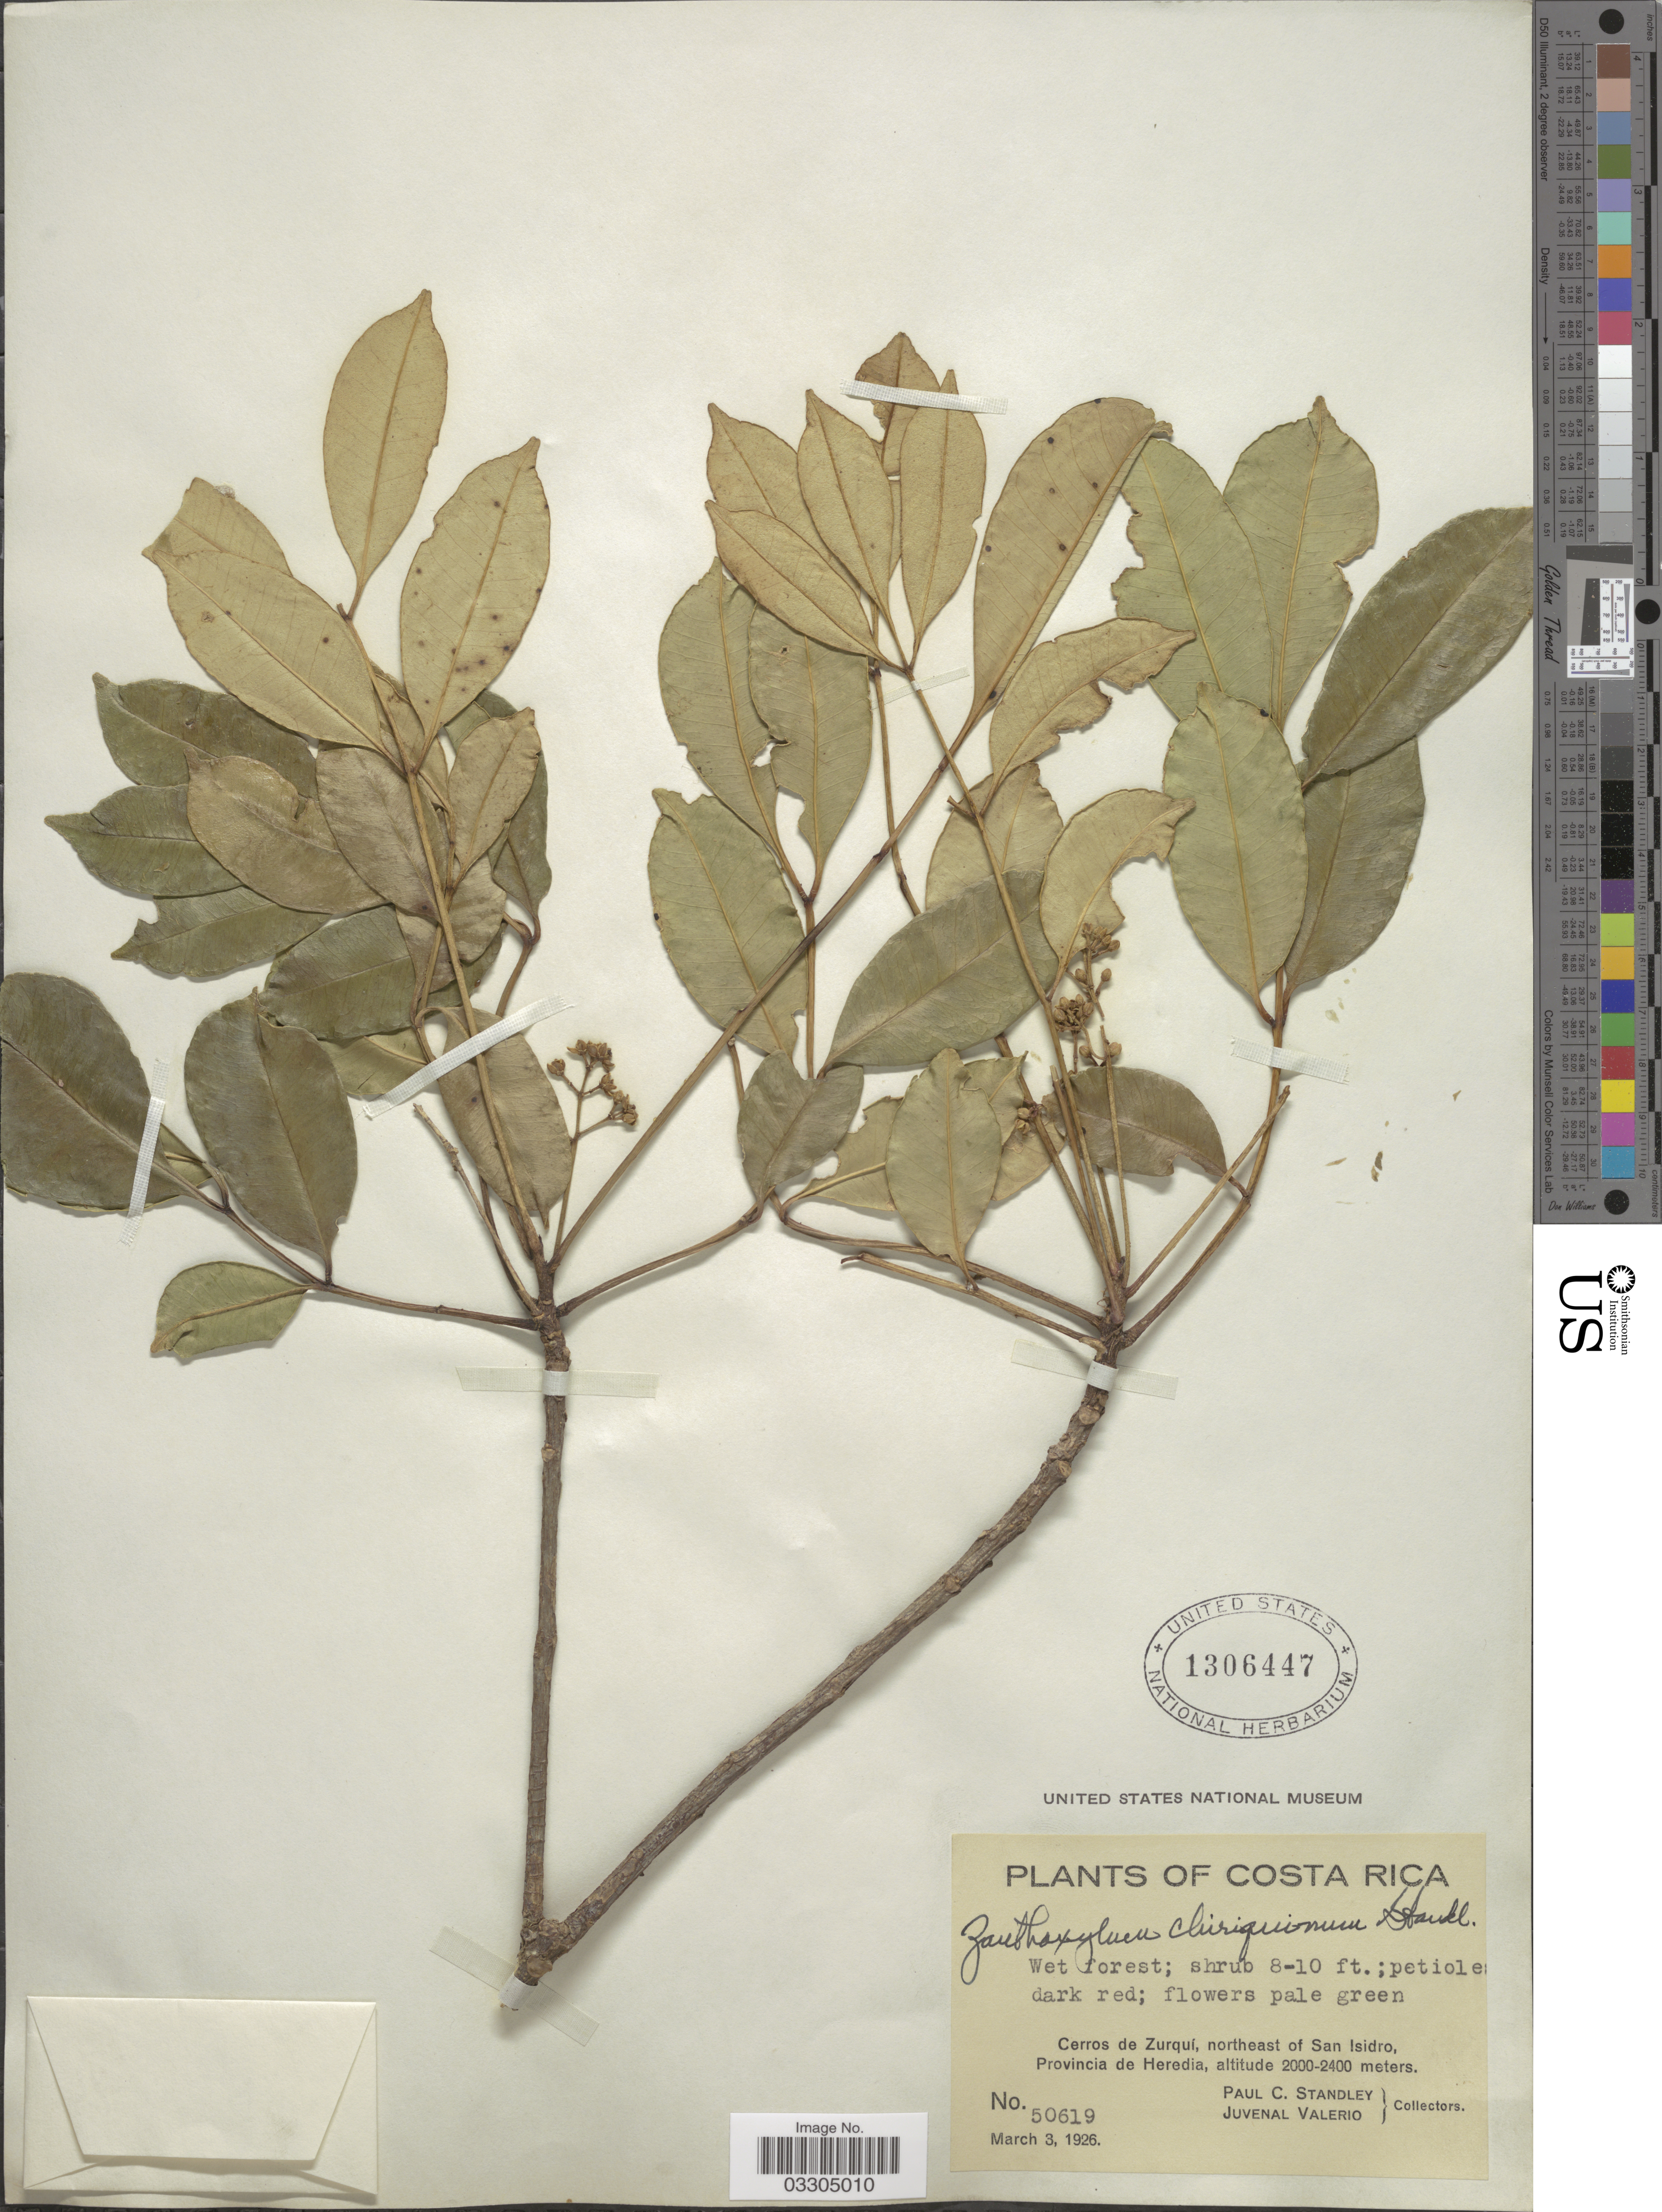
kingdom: Plantae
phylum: Tracheophyta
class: Magnoliopsida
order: Sapindales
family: Rutaceae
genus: Zanthoxylum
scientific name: Zanthoxylum chiriquinum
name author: Standl.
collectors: P. C. Standley & J. Valerio R.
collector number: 50619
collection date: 1926-03-03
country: Costa Rica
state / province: Heredia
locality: Cerros de Zurquí, northeast of San Isidro.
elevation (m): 2000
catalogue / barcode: US 1306447